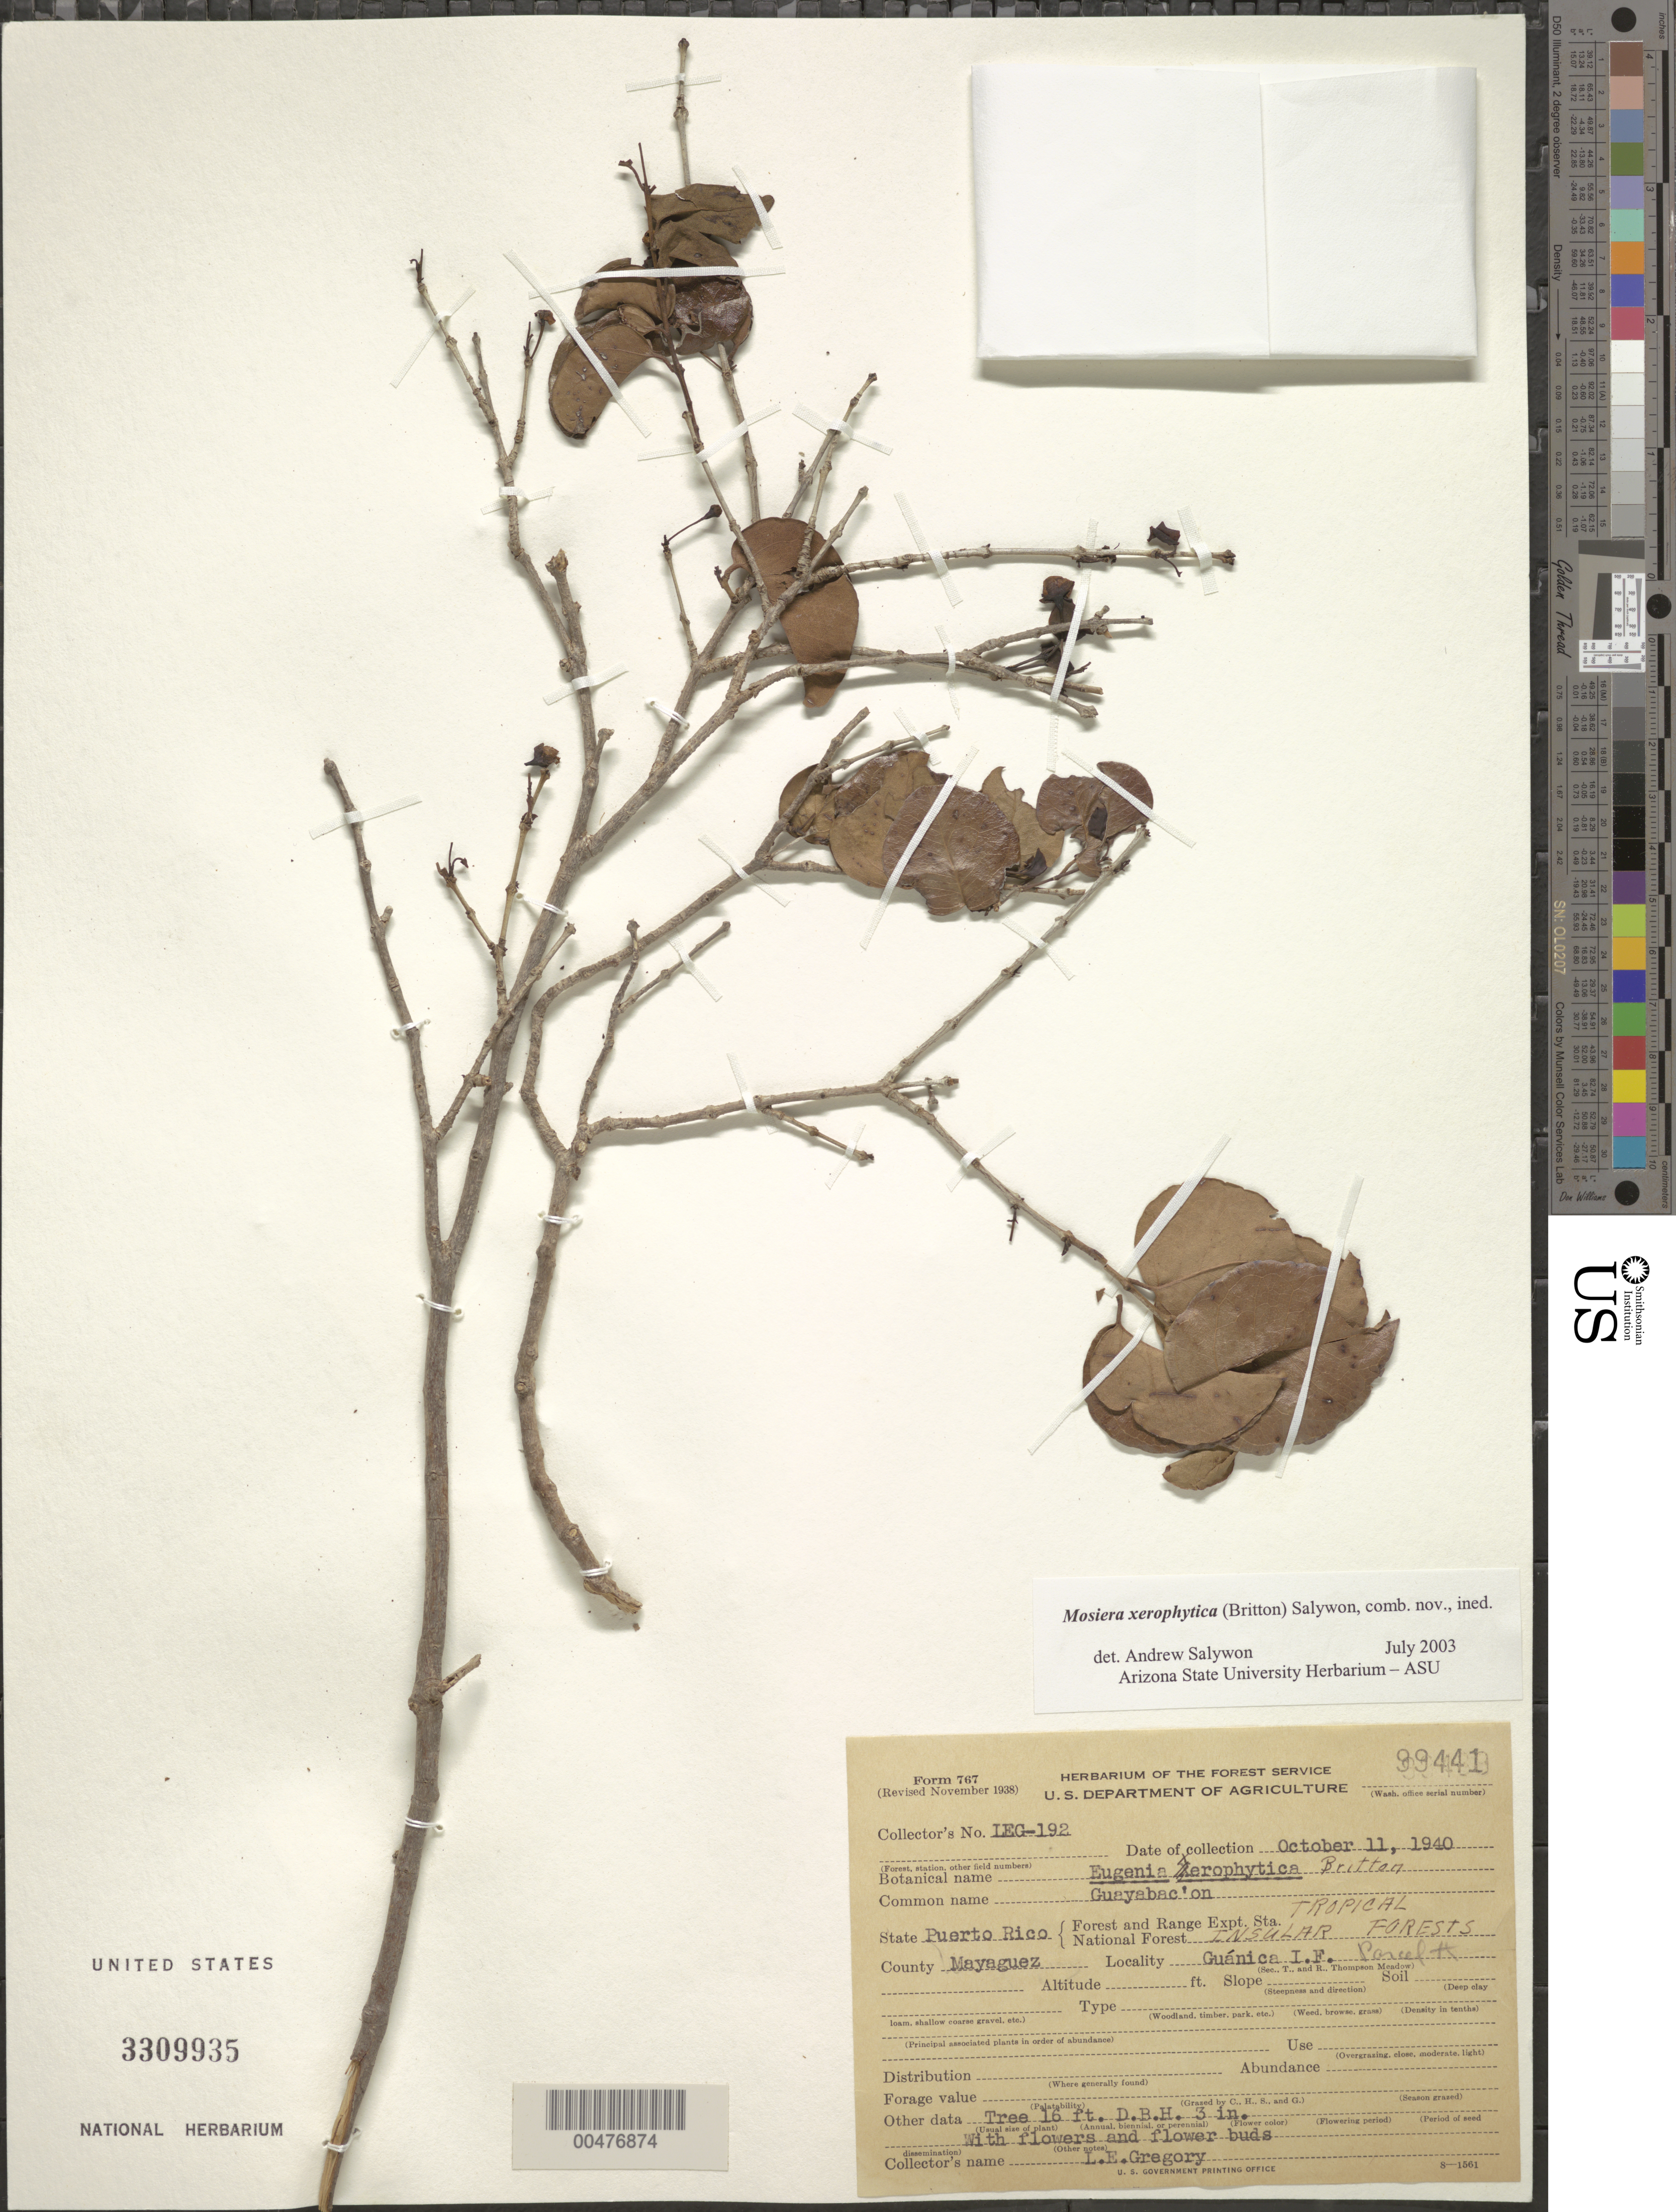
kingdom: Plantae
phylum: Tracheophyta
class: Magnoliopsida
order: Myrtales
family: Myrtaceae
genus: Mosiera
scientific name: Mosiera xerophytica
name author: (Britton) Salywon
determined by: Salywon, A. M., (ASU)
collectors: L. E. Gregory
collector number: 192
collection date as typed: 11 Oct 1940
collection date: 1940-10-11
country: Puerto Rico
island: Greater Antilles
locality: Guanica Forest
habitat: tropical insular forests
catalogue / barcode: US 3309935